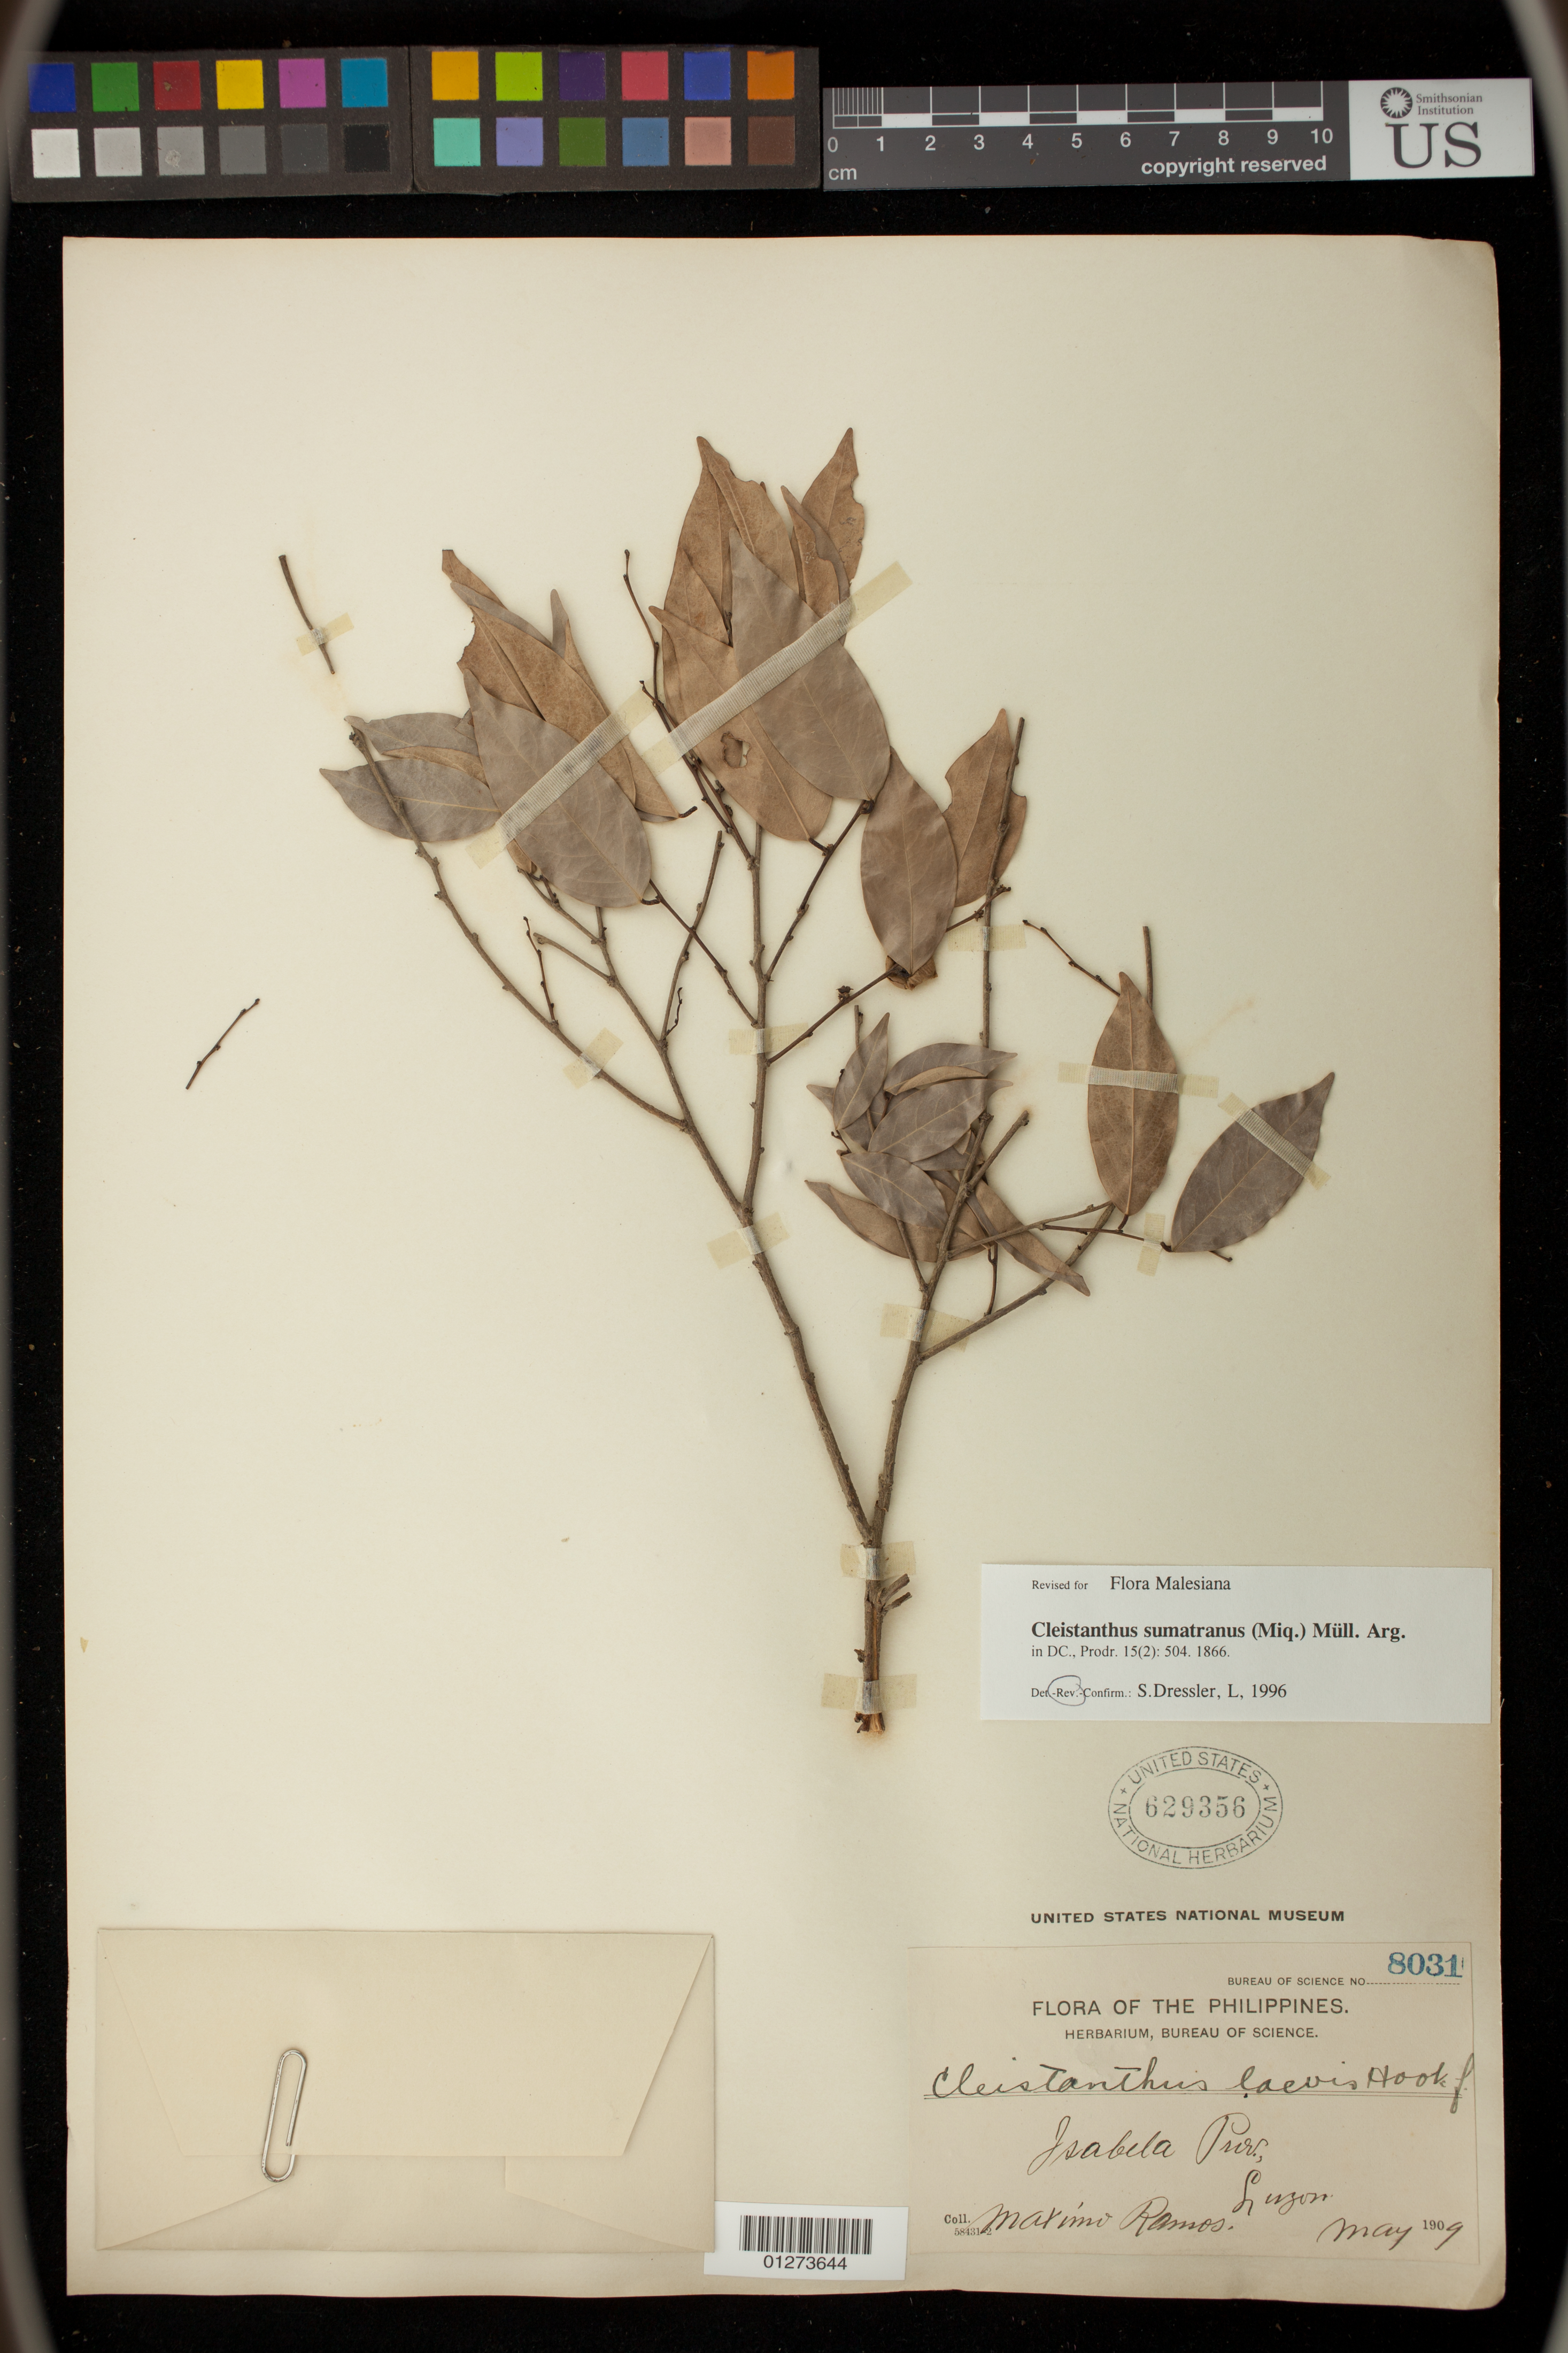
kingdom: Plantae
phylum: Tracheophyta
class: Magnoliopsida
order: Malpighiales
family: Phyllanthaceae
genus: Cleistanthus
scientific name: Cleistanthus sumatranus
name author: (Miq.) Müll. Arg.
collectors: M. Ramos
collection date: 1909-05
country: Philippines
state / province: Cagayan Valley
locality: Isabela Prov., Luzon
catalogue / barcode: US 6293556